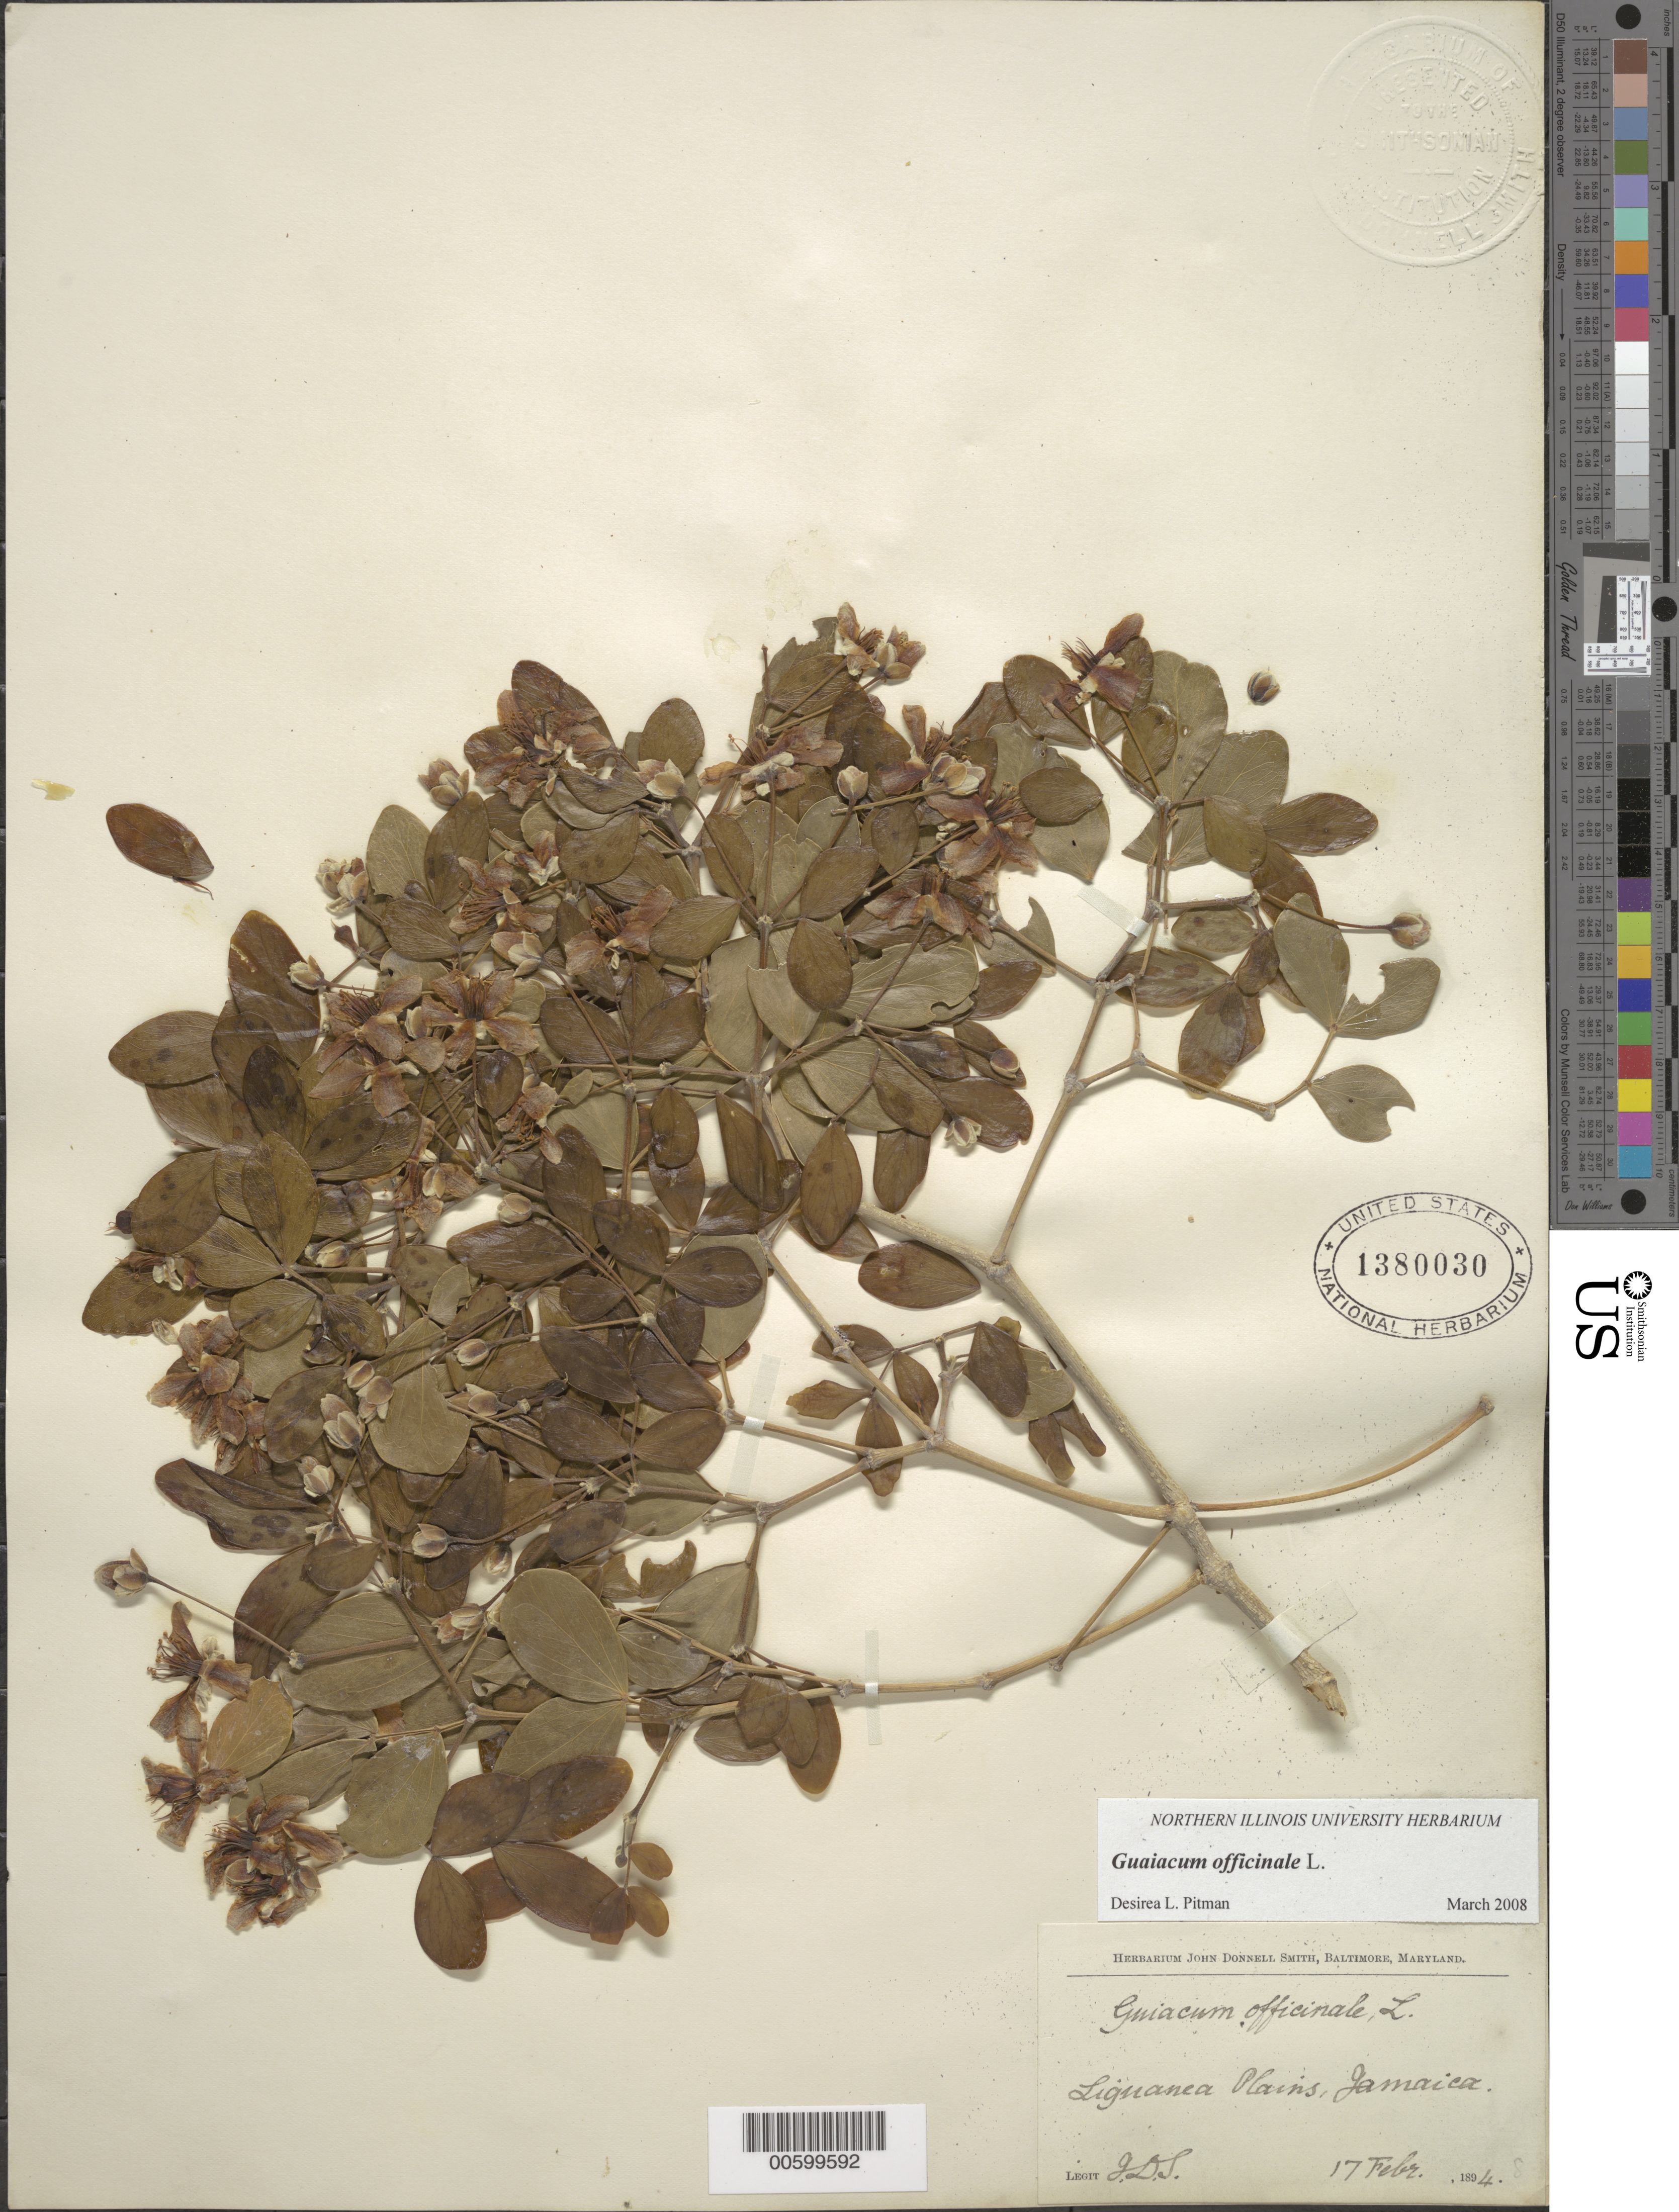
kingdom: Plantae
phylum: Tracheophyta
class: Magnoliopsida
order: Zygophyllales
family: Zygophyllaceae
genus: Guaiacum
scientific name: Guaiacum officinale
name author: L.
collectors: J. Donnell Smith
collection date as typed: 17 Feb 1884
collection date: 1884-02-17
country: Jamaica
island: Greater Antilles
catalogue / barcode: US 1380030